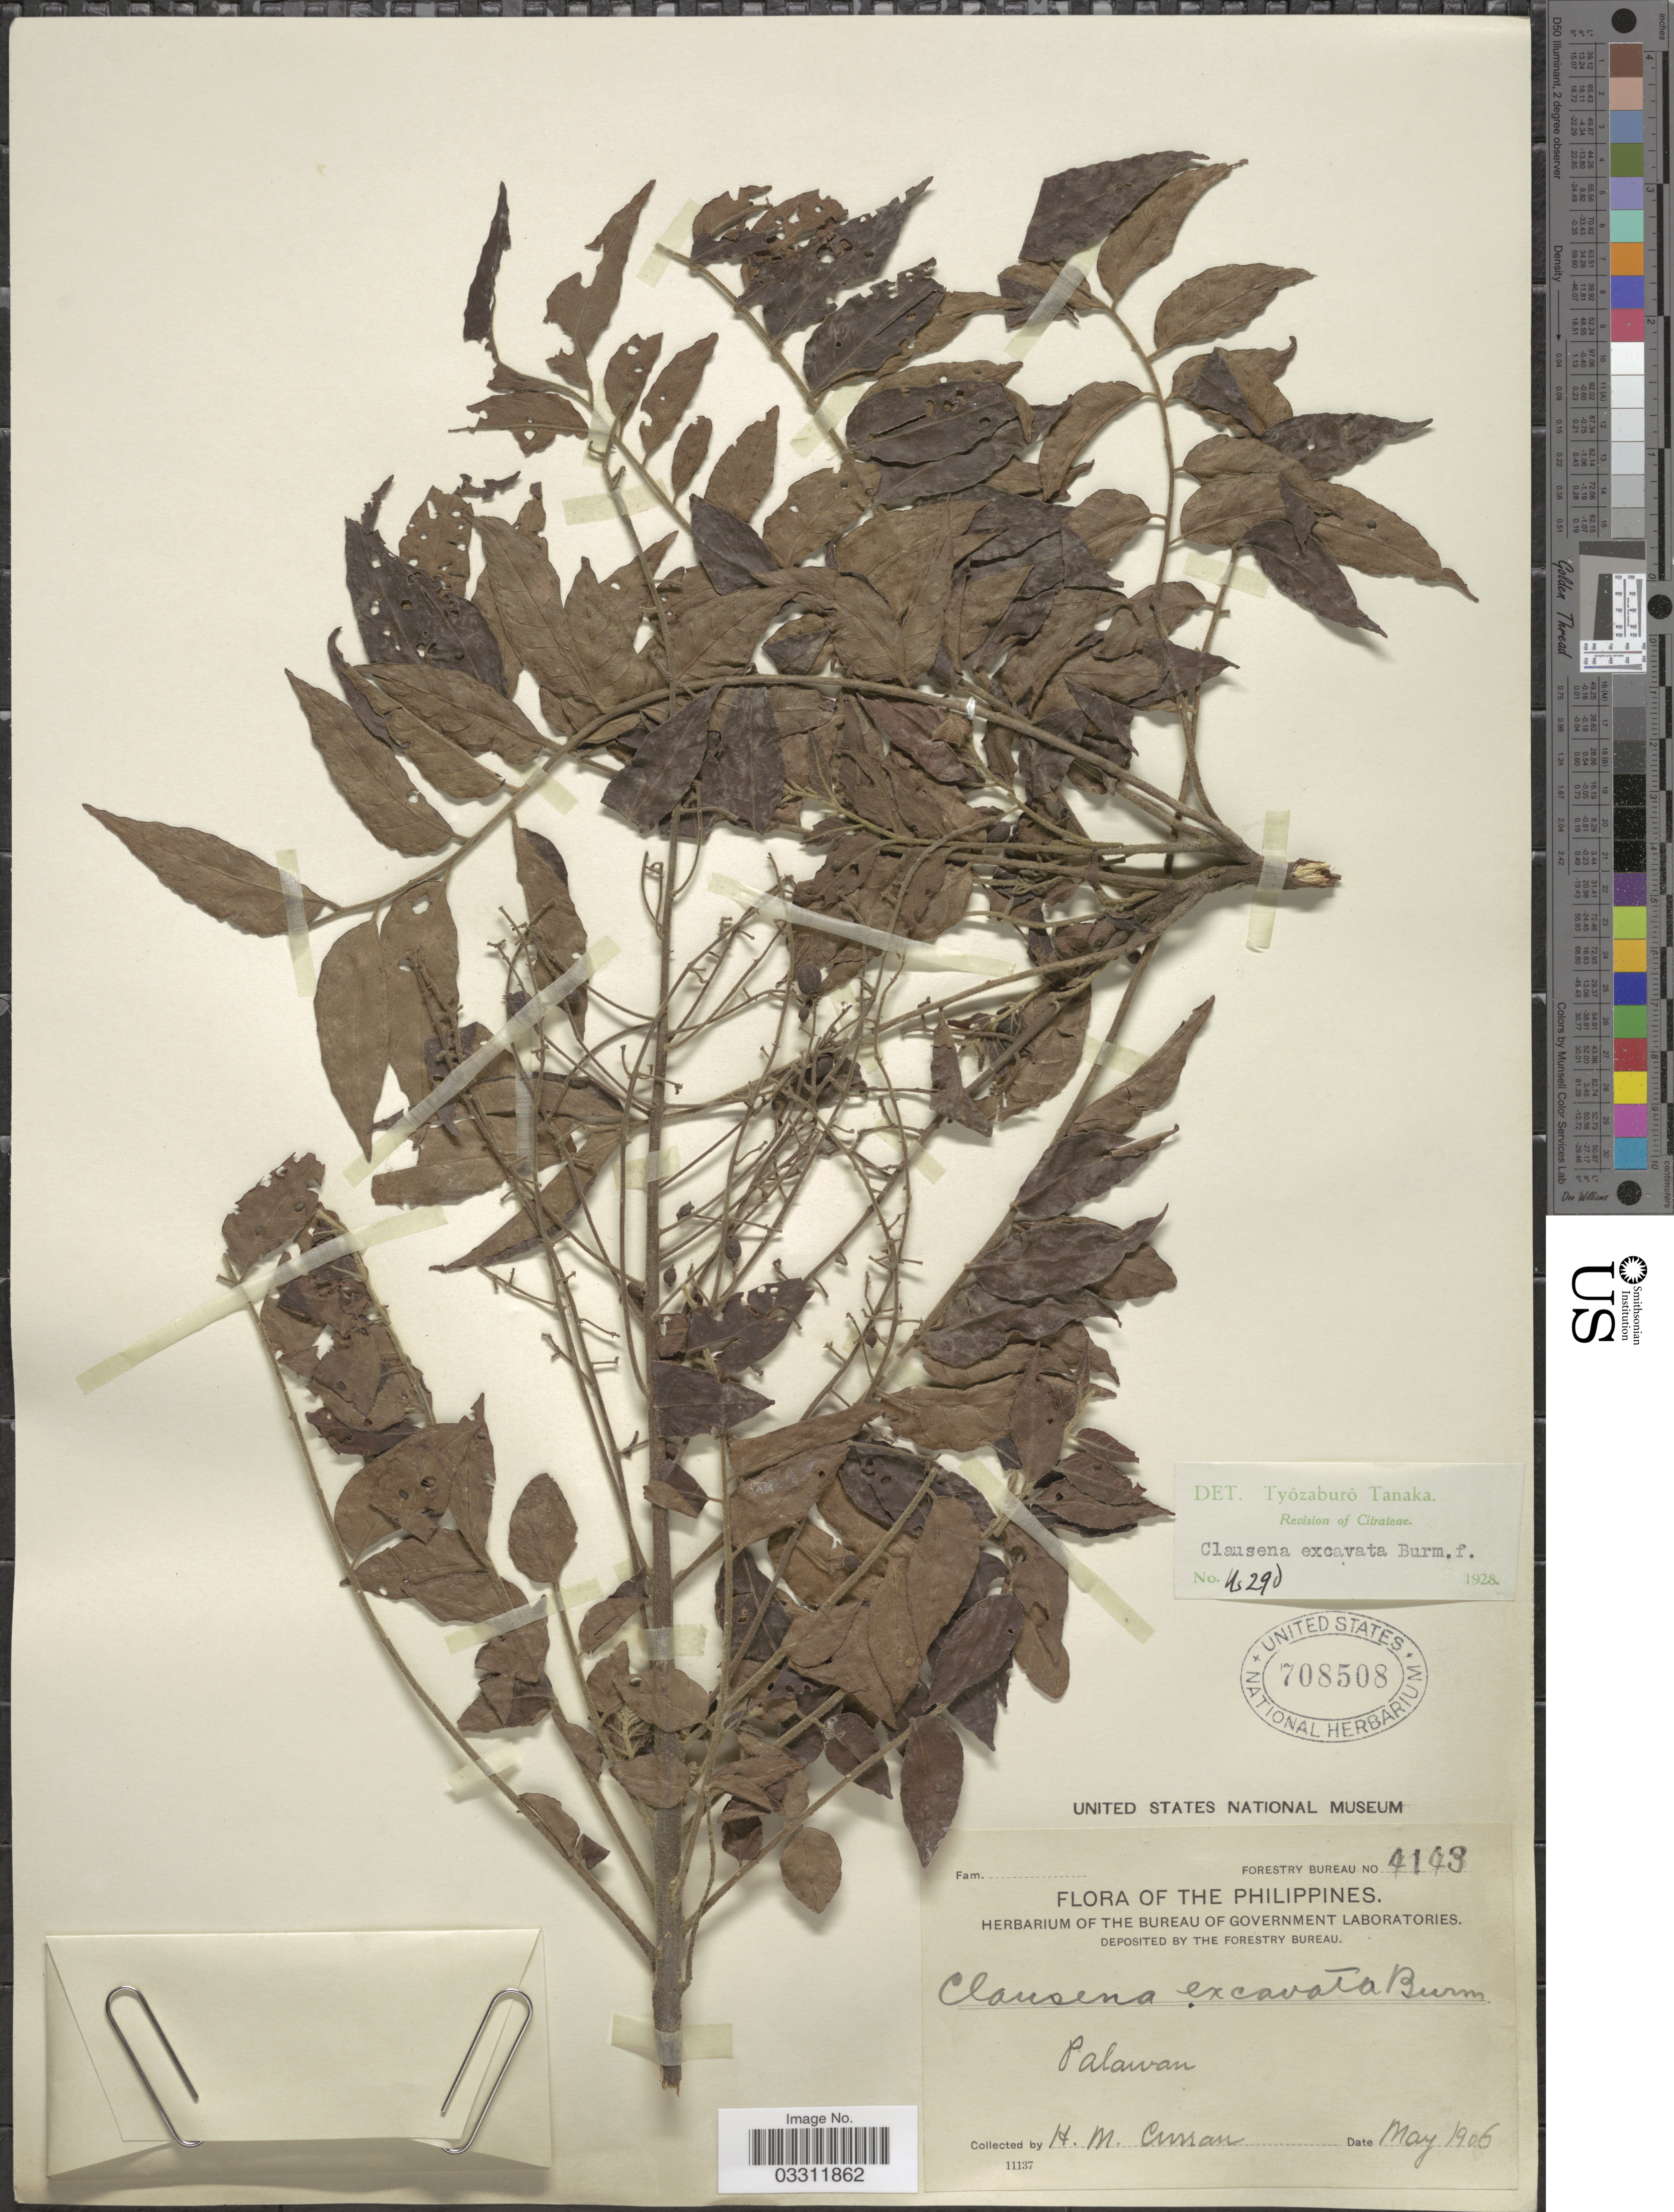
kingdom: Plantae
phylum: Tracheophyta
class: Magnoliopsida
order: Sapindales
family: Rutaceae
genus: Clausena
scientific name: Clausena excavata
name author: Burm. f.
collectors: H. M. Curran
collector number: Forestry Bureau 4143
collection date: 1906-05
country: Philippines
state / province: Mimaropa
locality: Palawan.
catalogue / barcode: US 708508